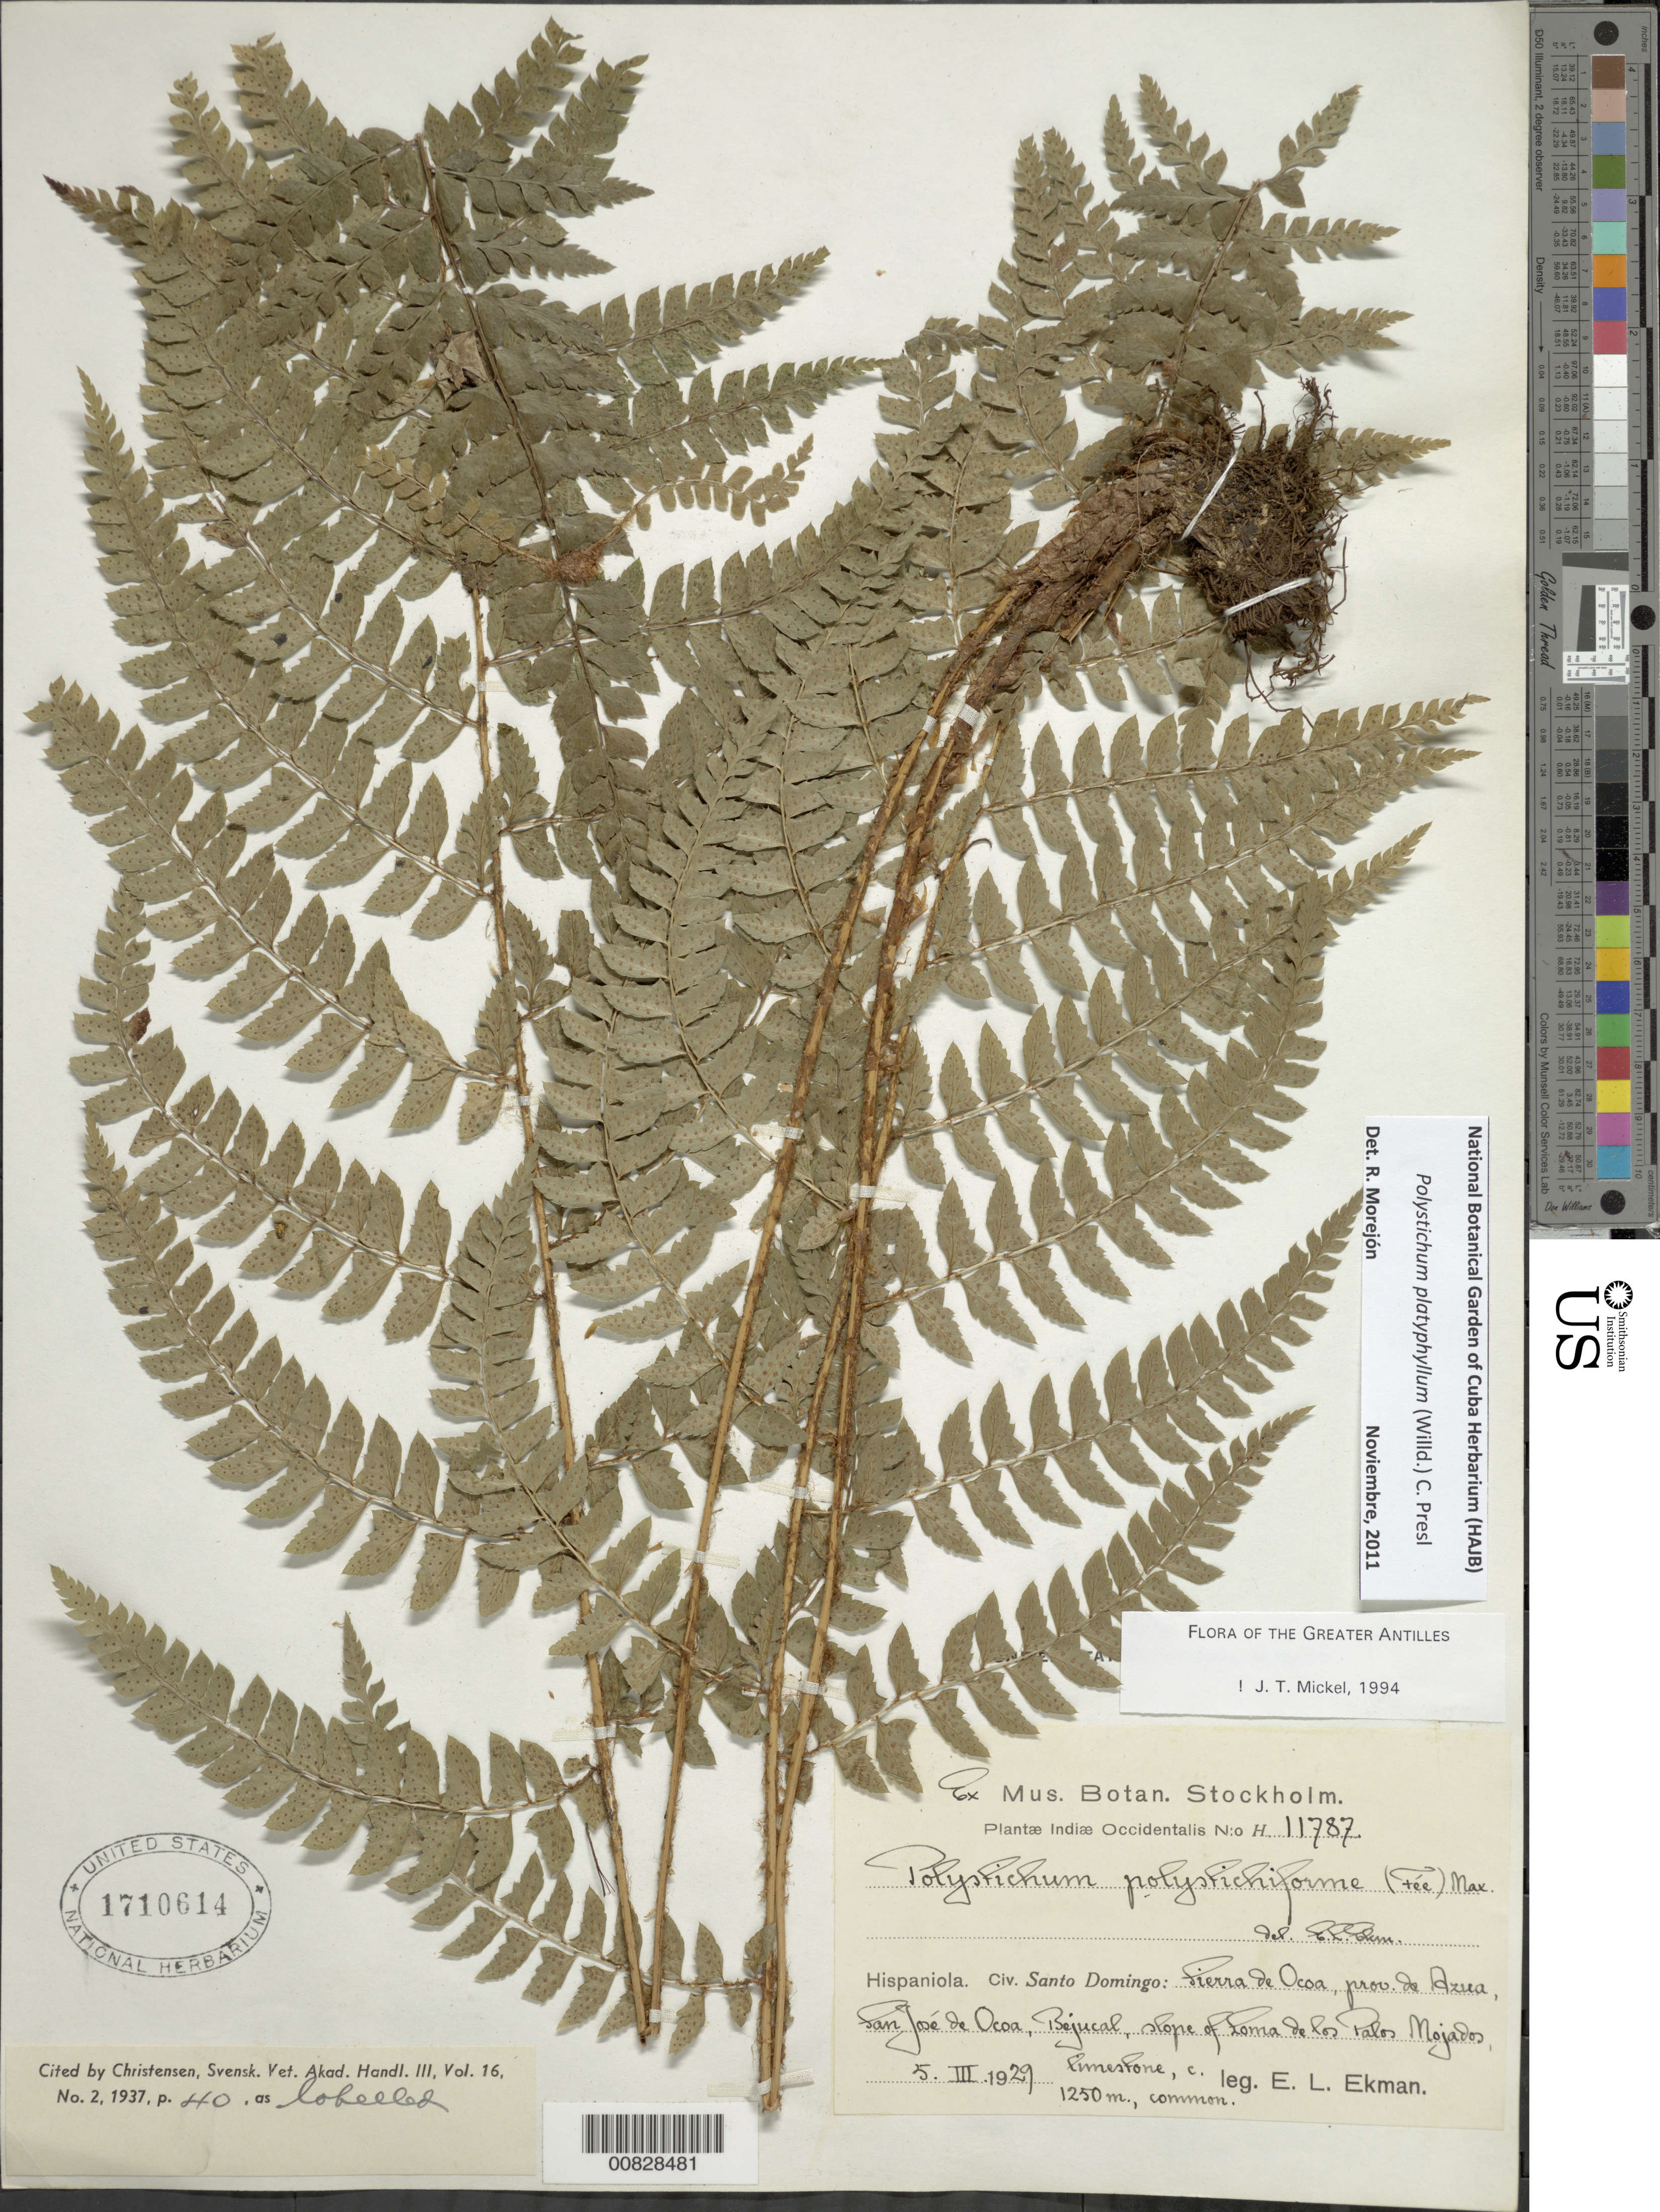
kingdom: Plantae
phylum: Tracheophyta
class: Polypodiopsida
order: Polypodiales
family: Dryopteridaceae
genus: Polystichum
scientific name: Polystichum platyphyllum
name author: (Willd.) C. Presl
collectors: E. L. Ekman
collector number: H 11787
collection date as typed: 05 Mar 1929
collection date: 1929-03-05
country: Dominican Republic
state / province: Azua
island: Hispaniola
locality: Sierra de Ocoa, San José de Ocoa, Bejucal, Loma de los Palos Mojados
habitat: Limestone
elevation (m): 1250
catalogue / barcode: US 1710614